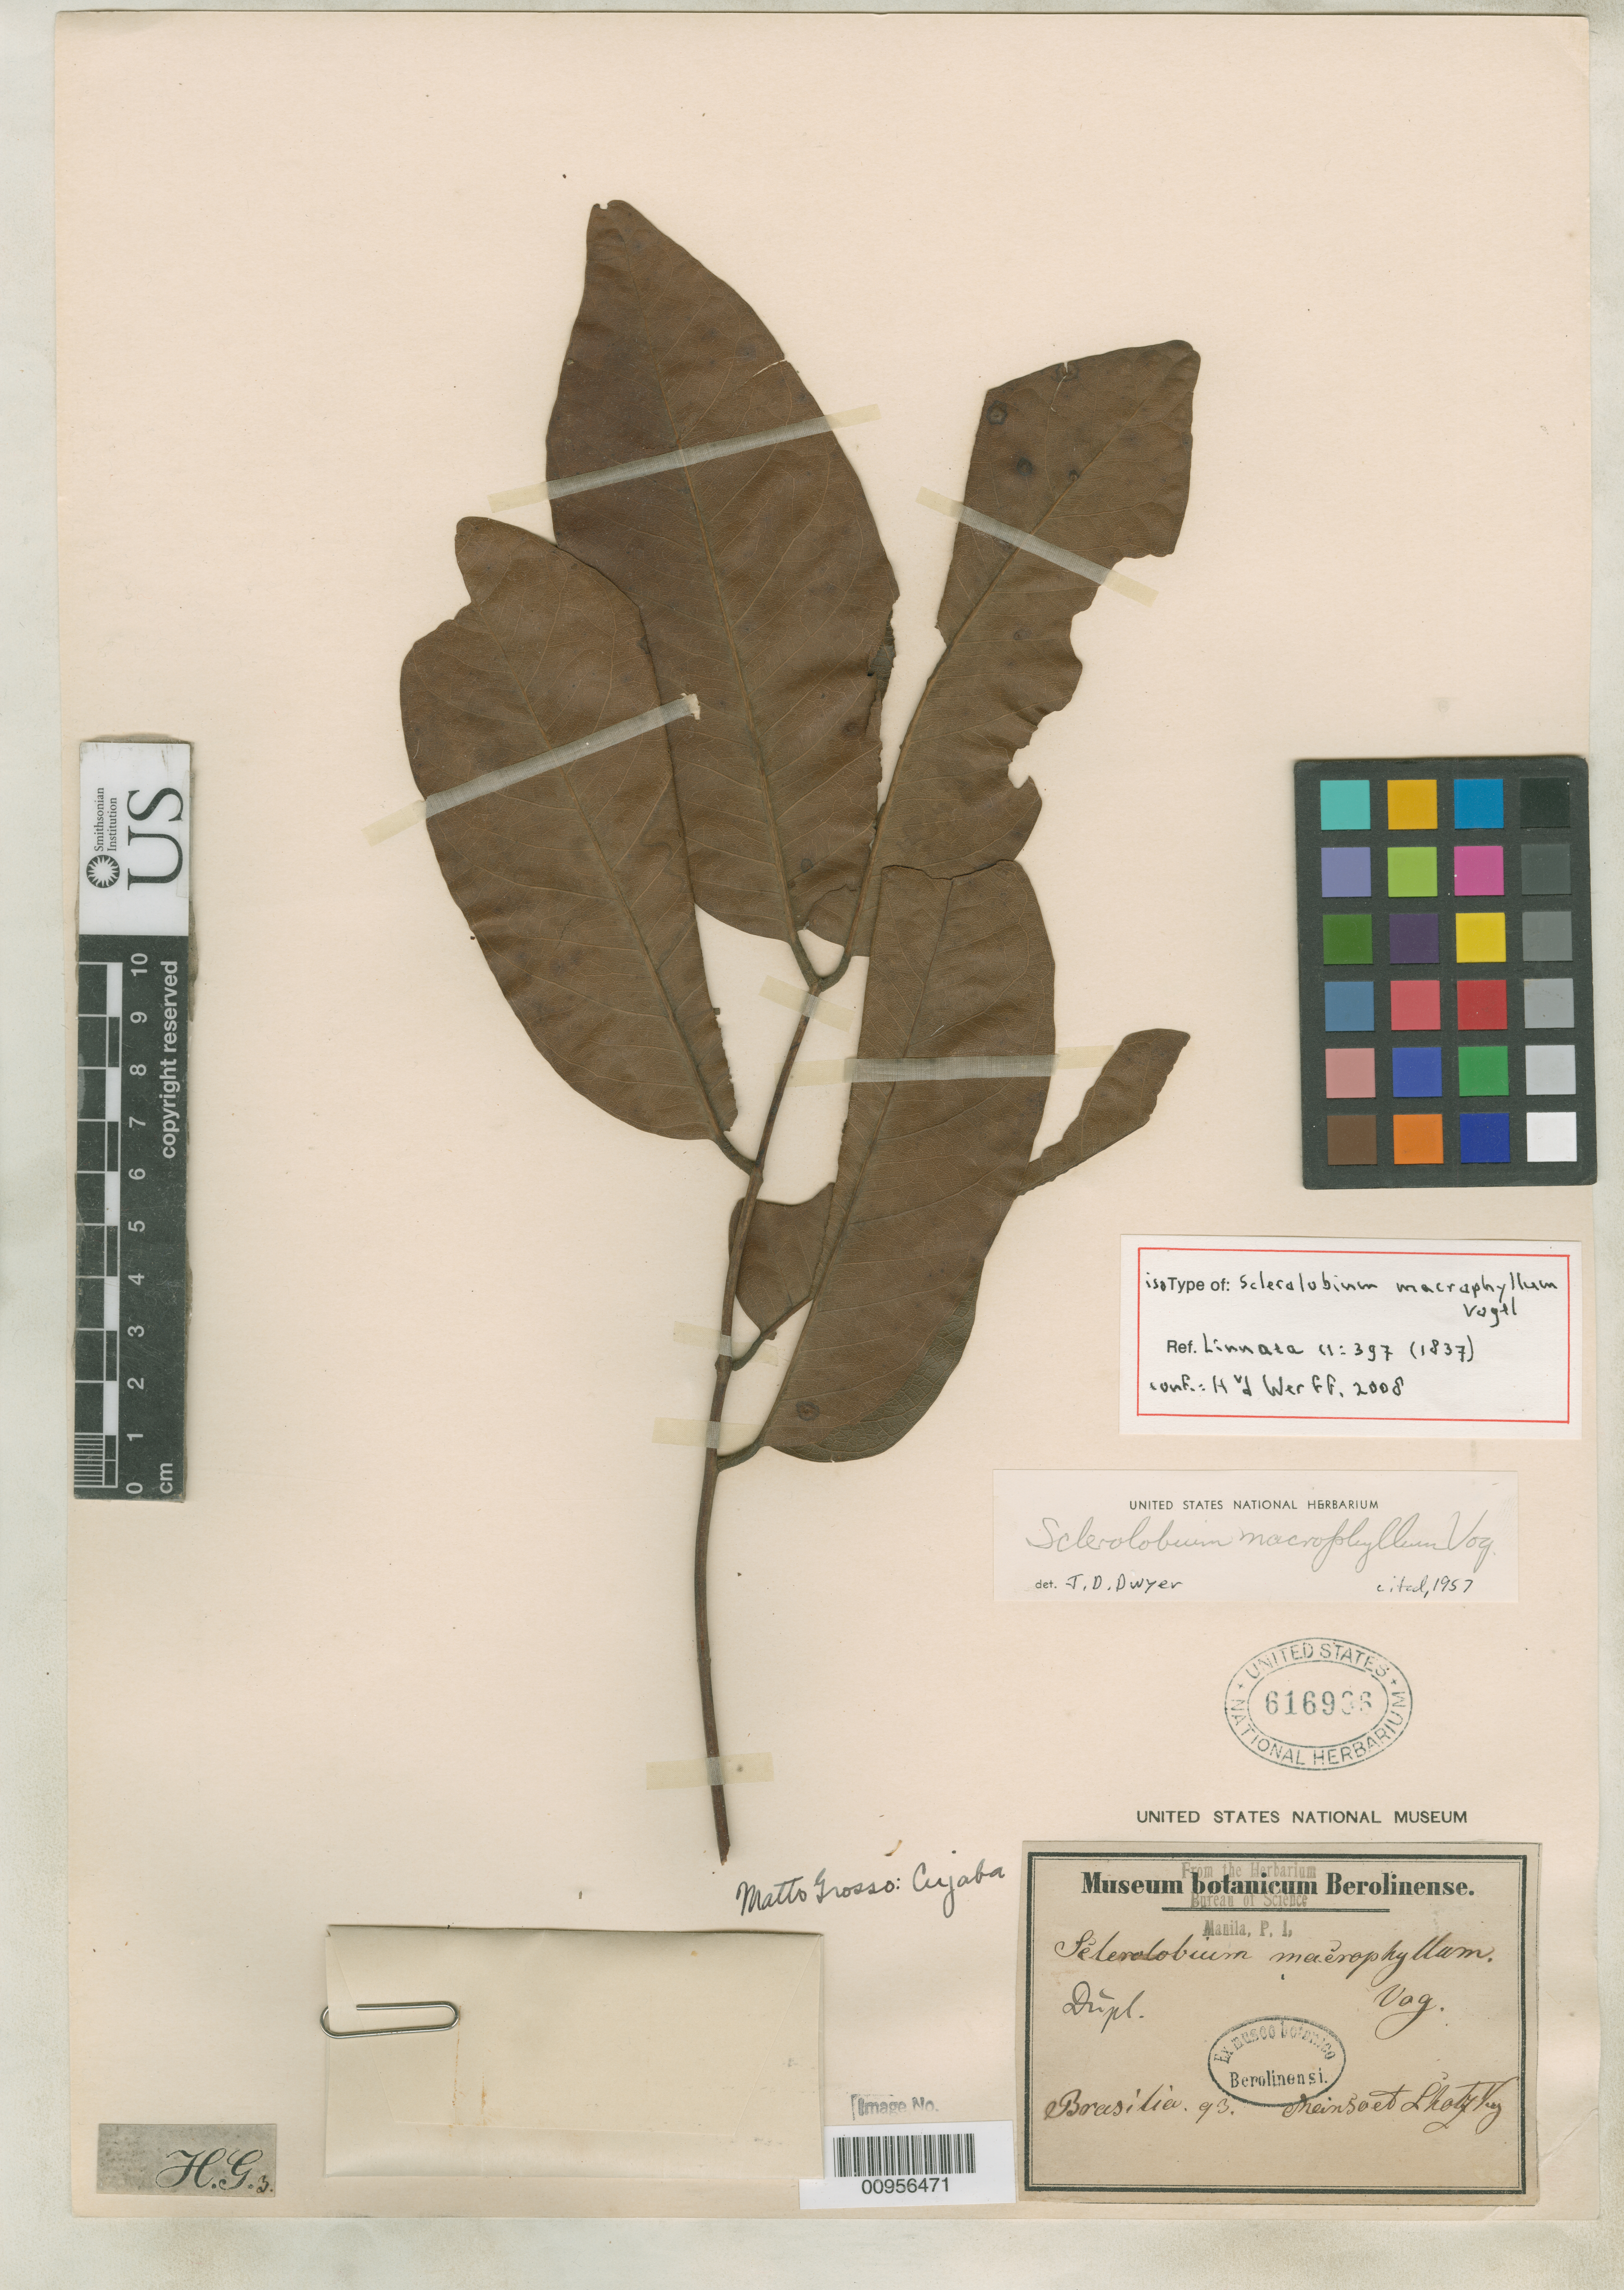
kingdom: Plantae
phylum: Tracheophyta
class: Magnoliopsida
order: Fabales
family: Fabaceae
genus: Sclerolobium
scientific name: Sclerolobium macrophyllum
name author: Vogel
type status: Isotype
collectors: A. L. P. Silva Manso & J. Lhotsky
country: Brazil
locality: Brasilia.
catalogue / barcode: US 616966